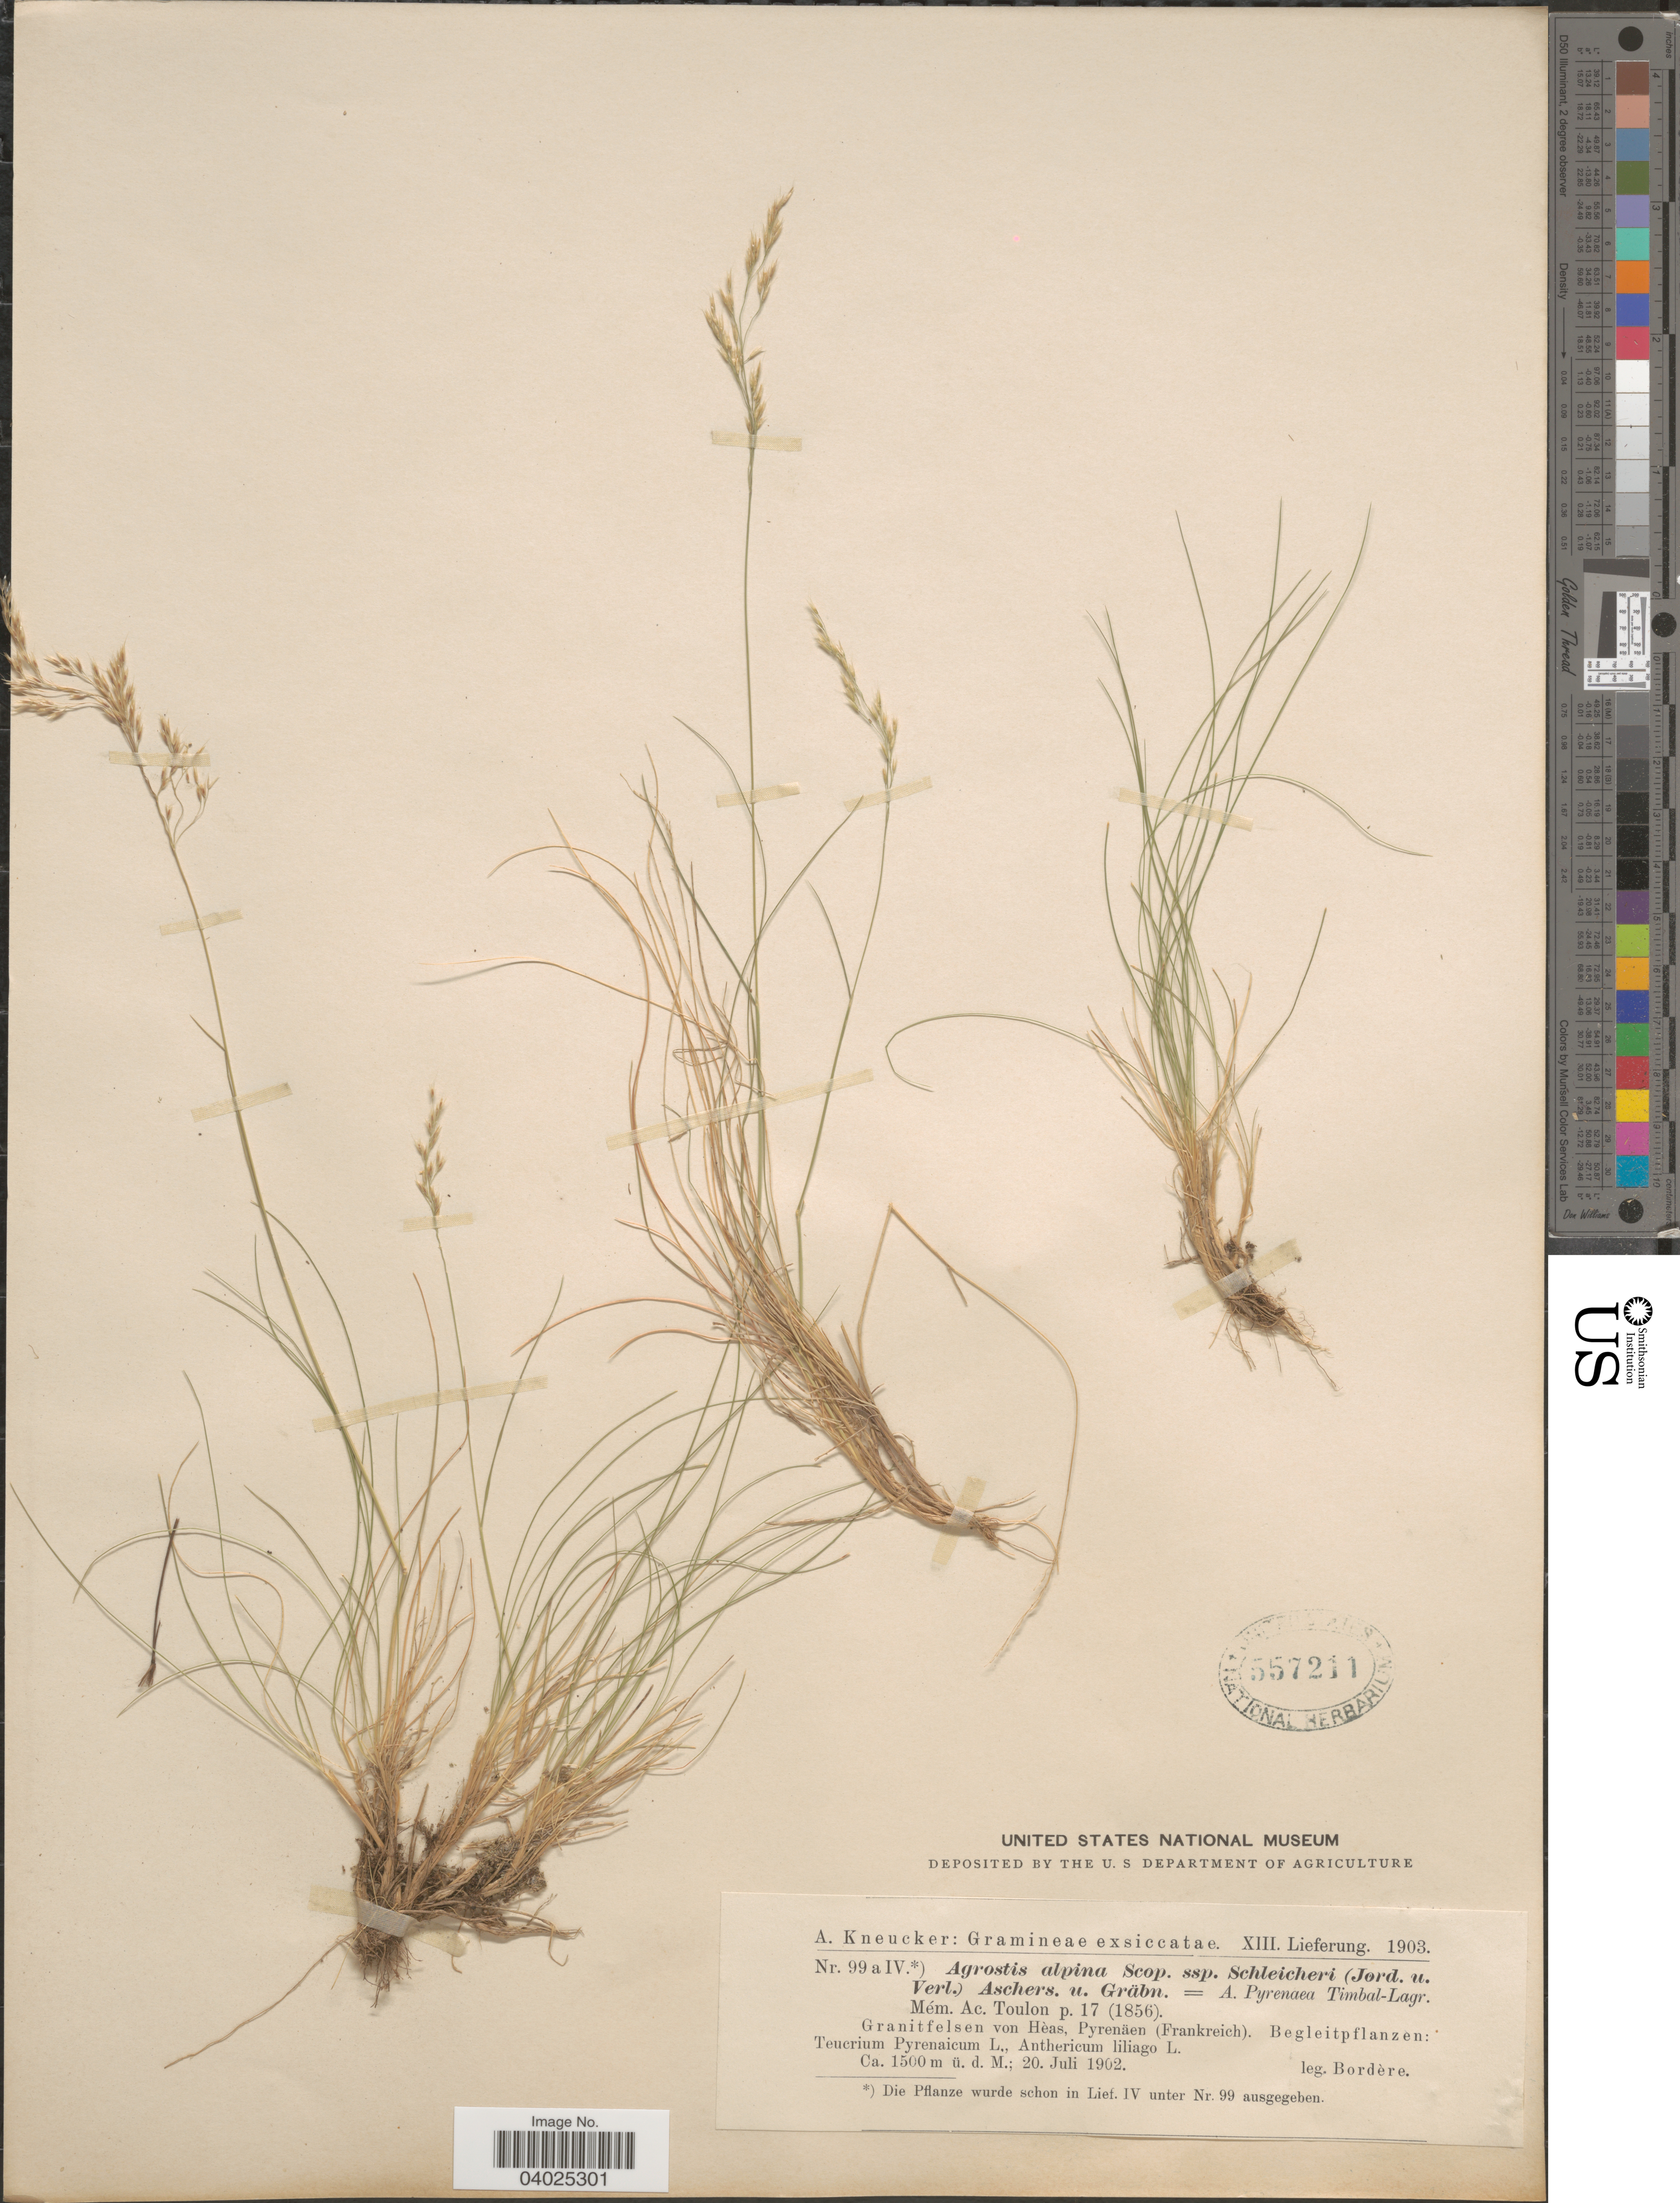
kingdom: Plantae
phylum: Tracheophyta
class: Liliopsida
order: Poales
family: Poaceae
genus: Alpagrostis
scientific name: Alpagrostis schleicheri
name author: (Jord. & Verl.) P.M. Peterson et al.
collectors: -. Bordère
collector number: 99aIV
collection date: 1902-07-20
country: France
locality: Granitfelsen von Hèas, Pyrenäen (Frankreich).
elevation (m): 1500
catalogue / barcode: US 557211